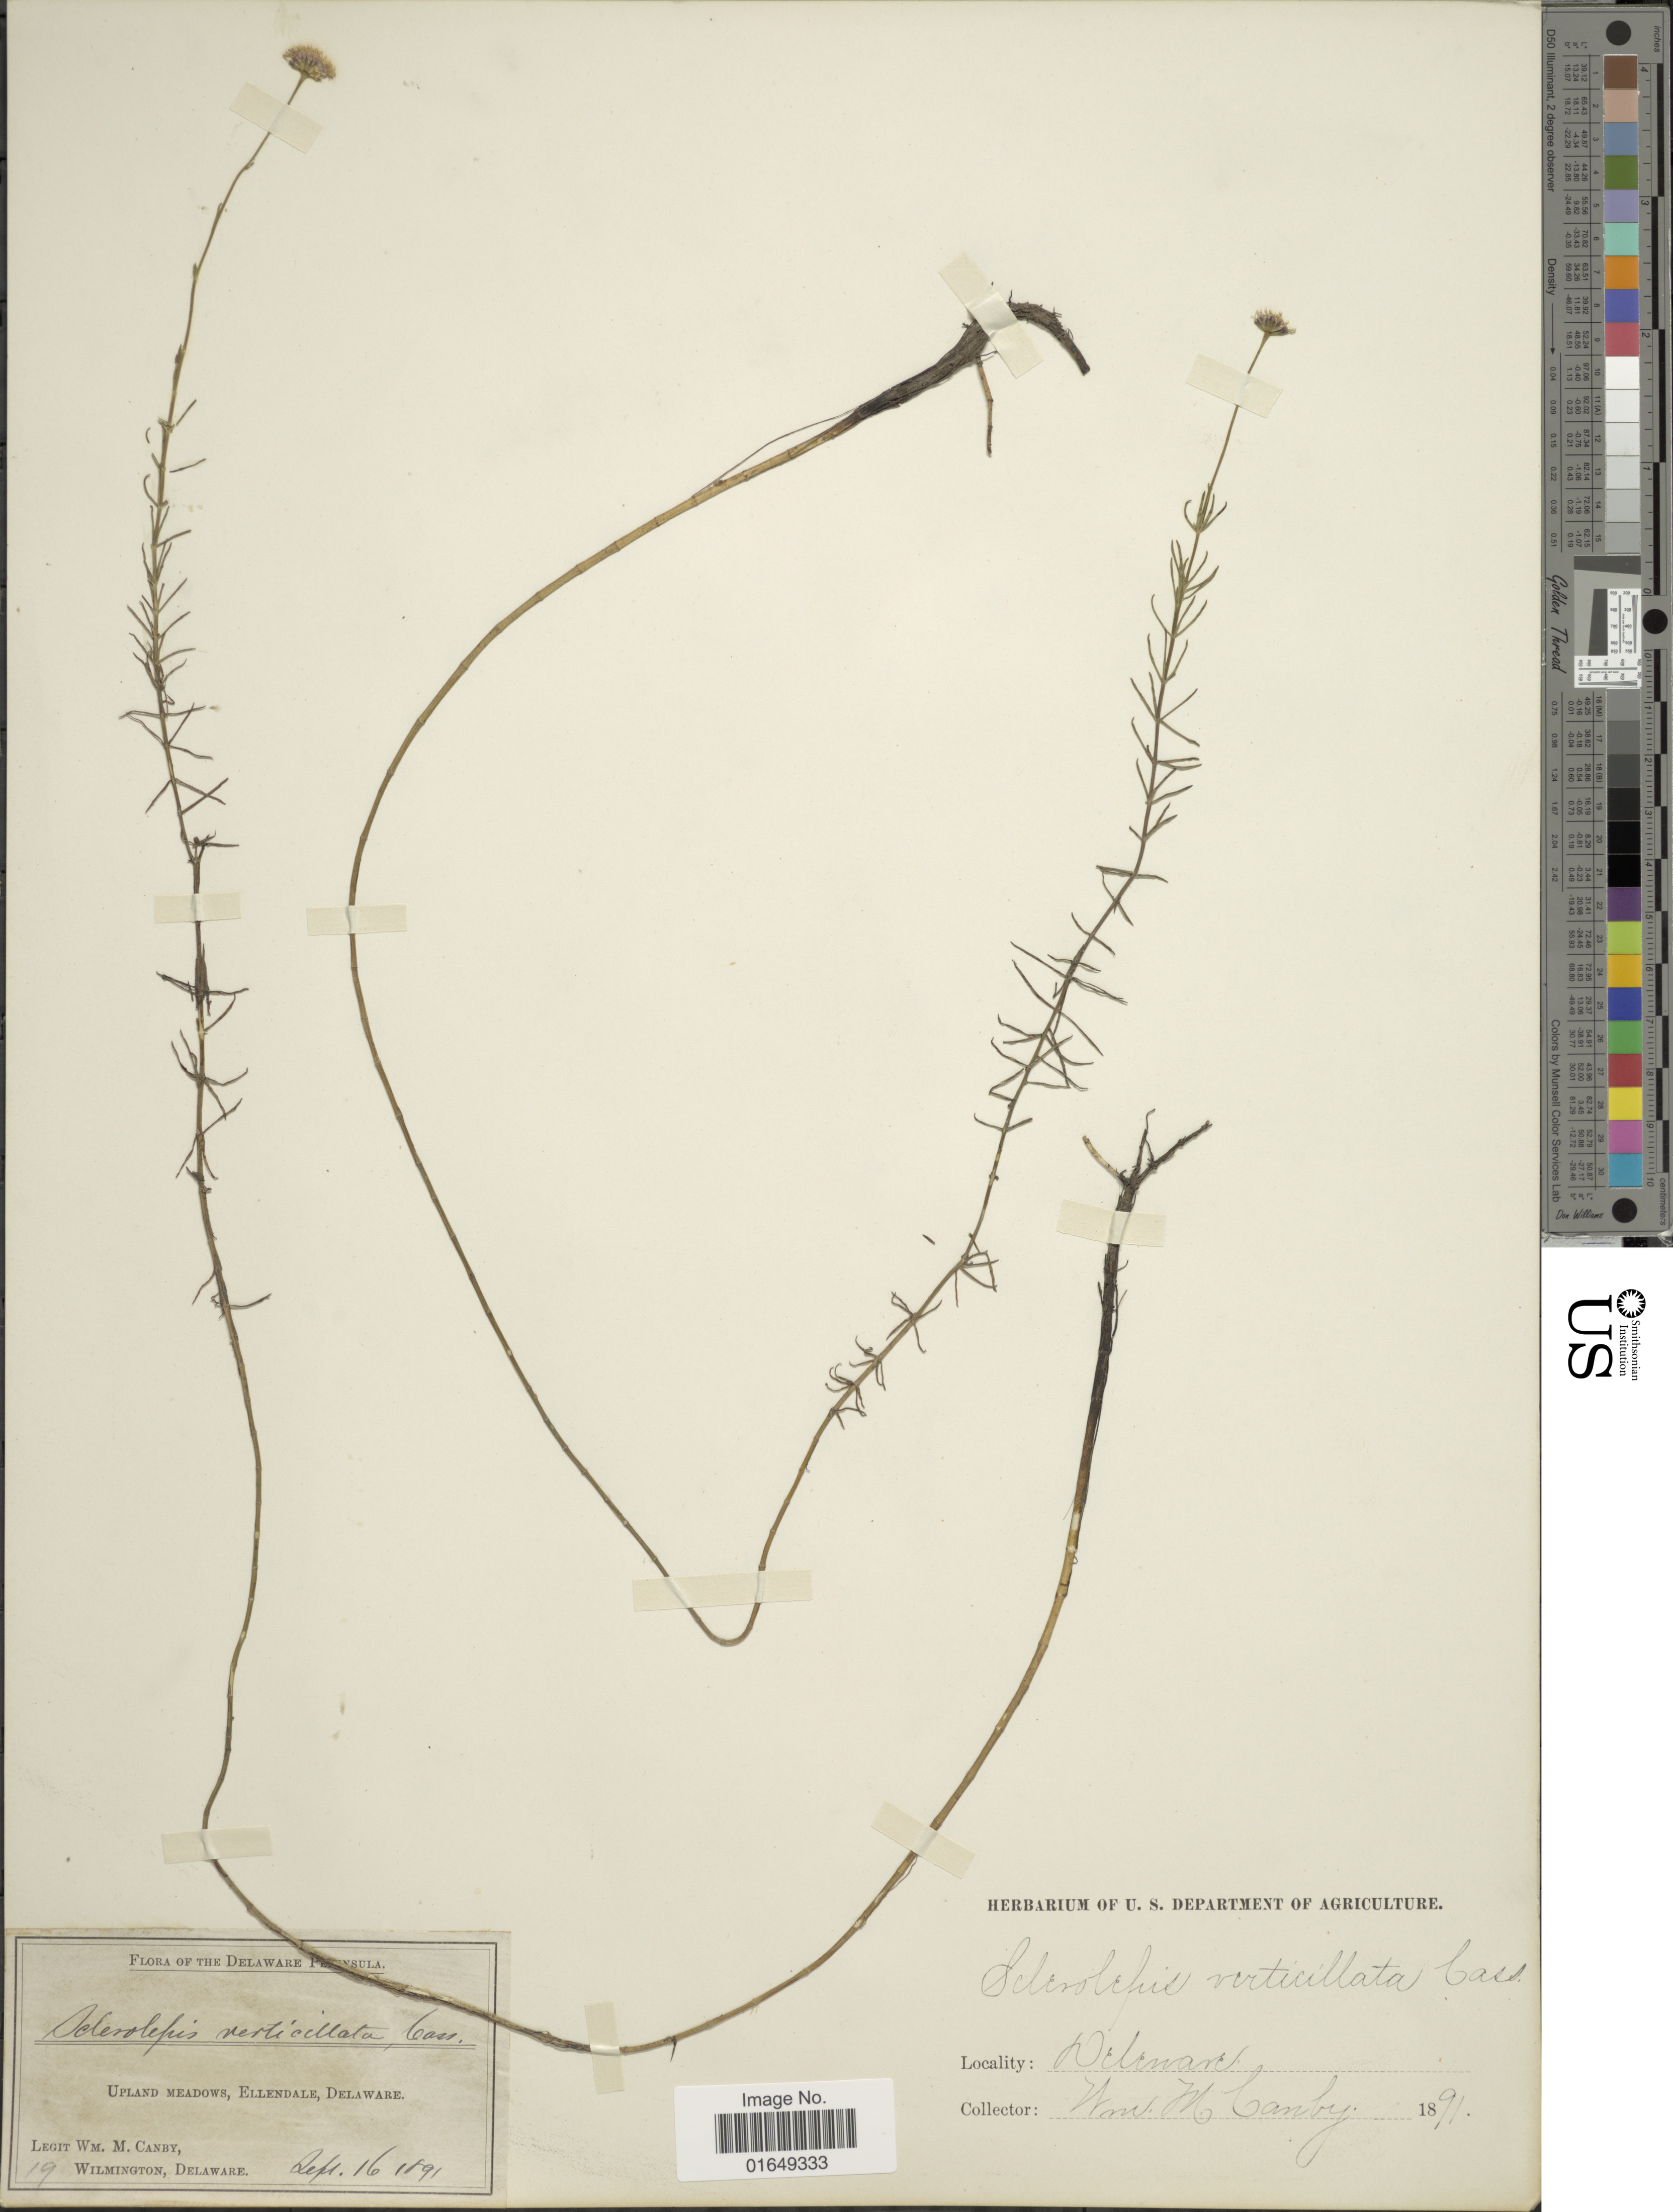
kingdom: Plantae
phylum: Tracheophyta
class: Magnoliopsida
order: Asterales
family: Asteraceae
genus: Sclerolepis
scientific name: Sclerolepis uniflora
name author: (Walter) Britton et al.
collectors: W. M. Canby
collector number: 19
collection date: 1891-09-16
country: United States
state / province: Delaware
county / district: Sussex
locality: Dealware Peninsula, Upland Meadows, Ellendale.